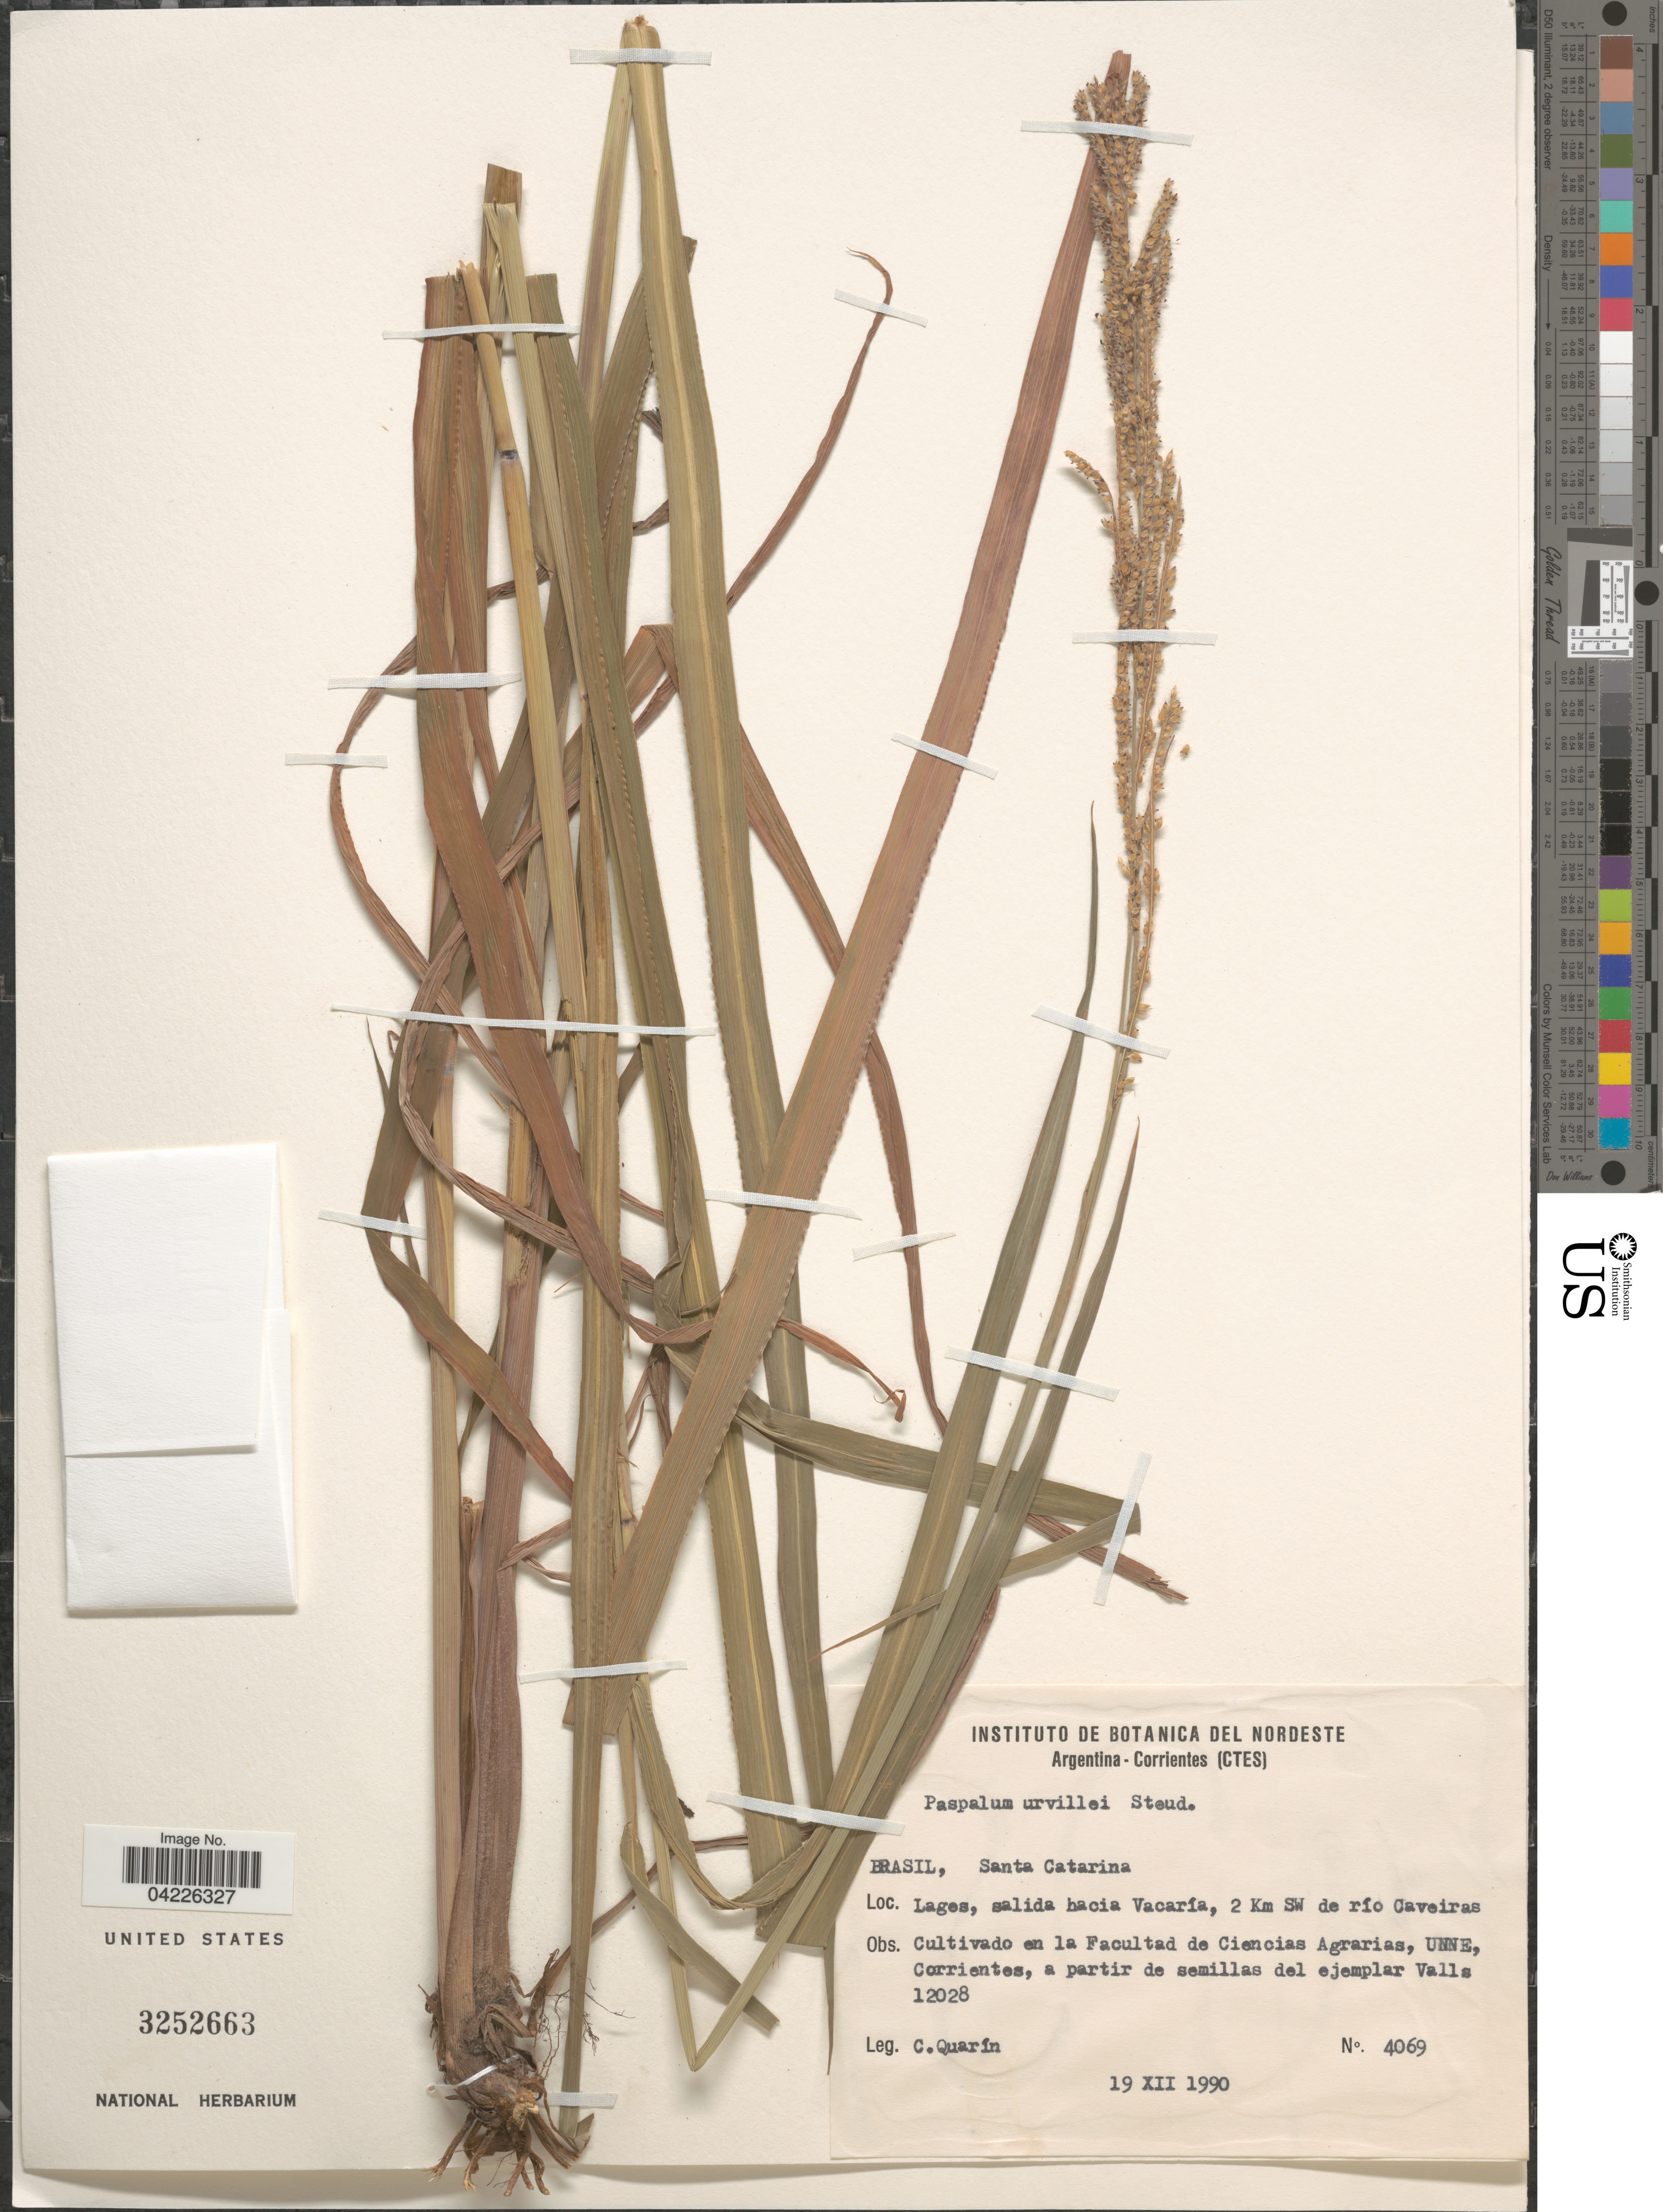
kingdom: Plantae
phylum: Tracheophyta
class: Liliopsida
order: Poales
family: Poaceae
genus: Paspalum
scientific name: Paspalum urvillei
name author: Steud.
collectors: C. Quarín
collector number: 4069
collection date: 1990-12-19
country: Argentina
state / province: Corrientes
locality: En la Facultad de Ciencias Agrarias, UNNE.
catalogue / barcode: US 3252663